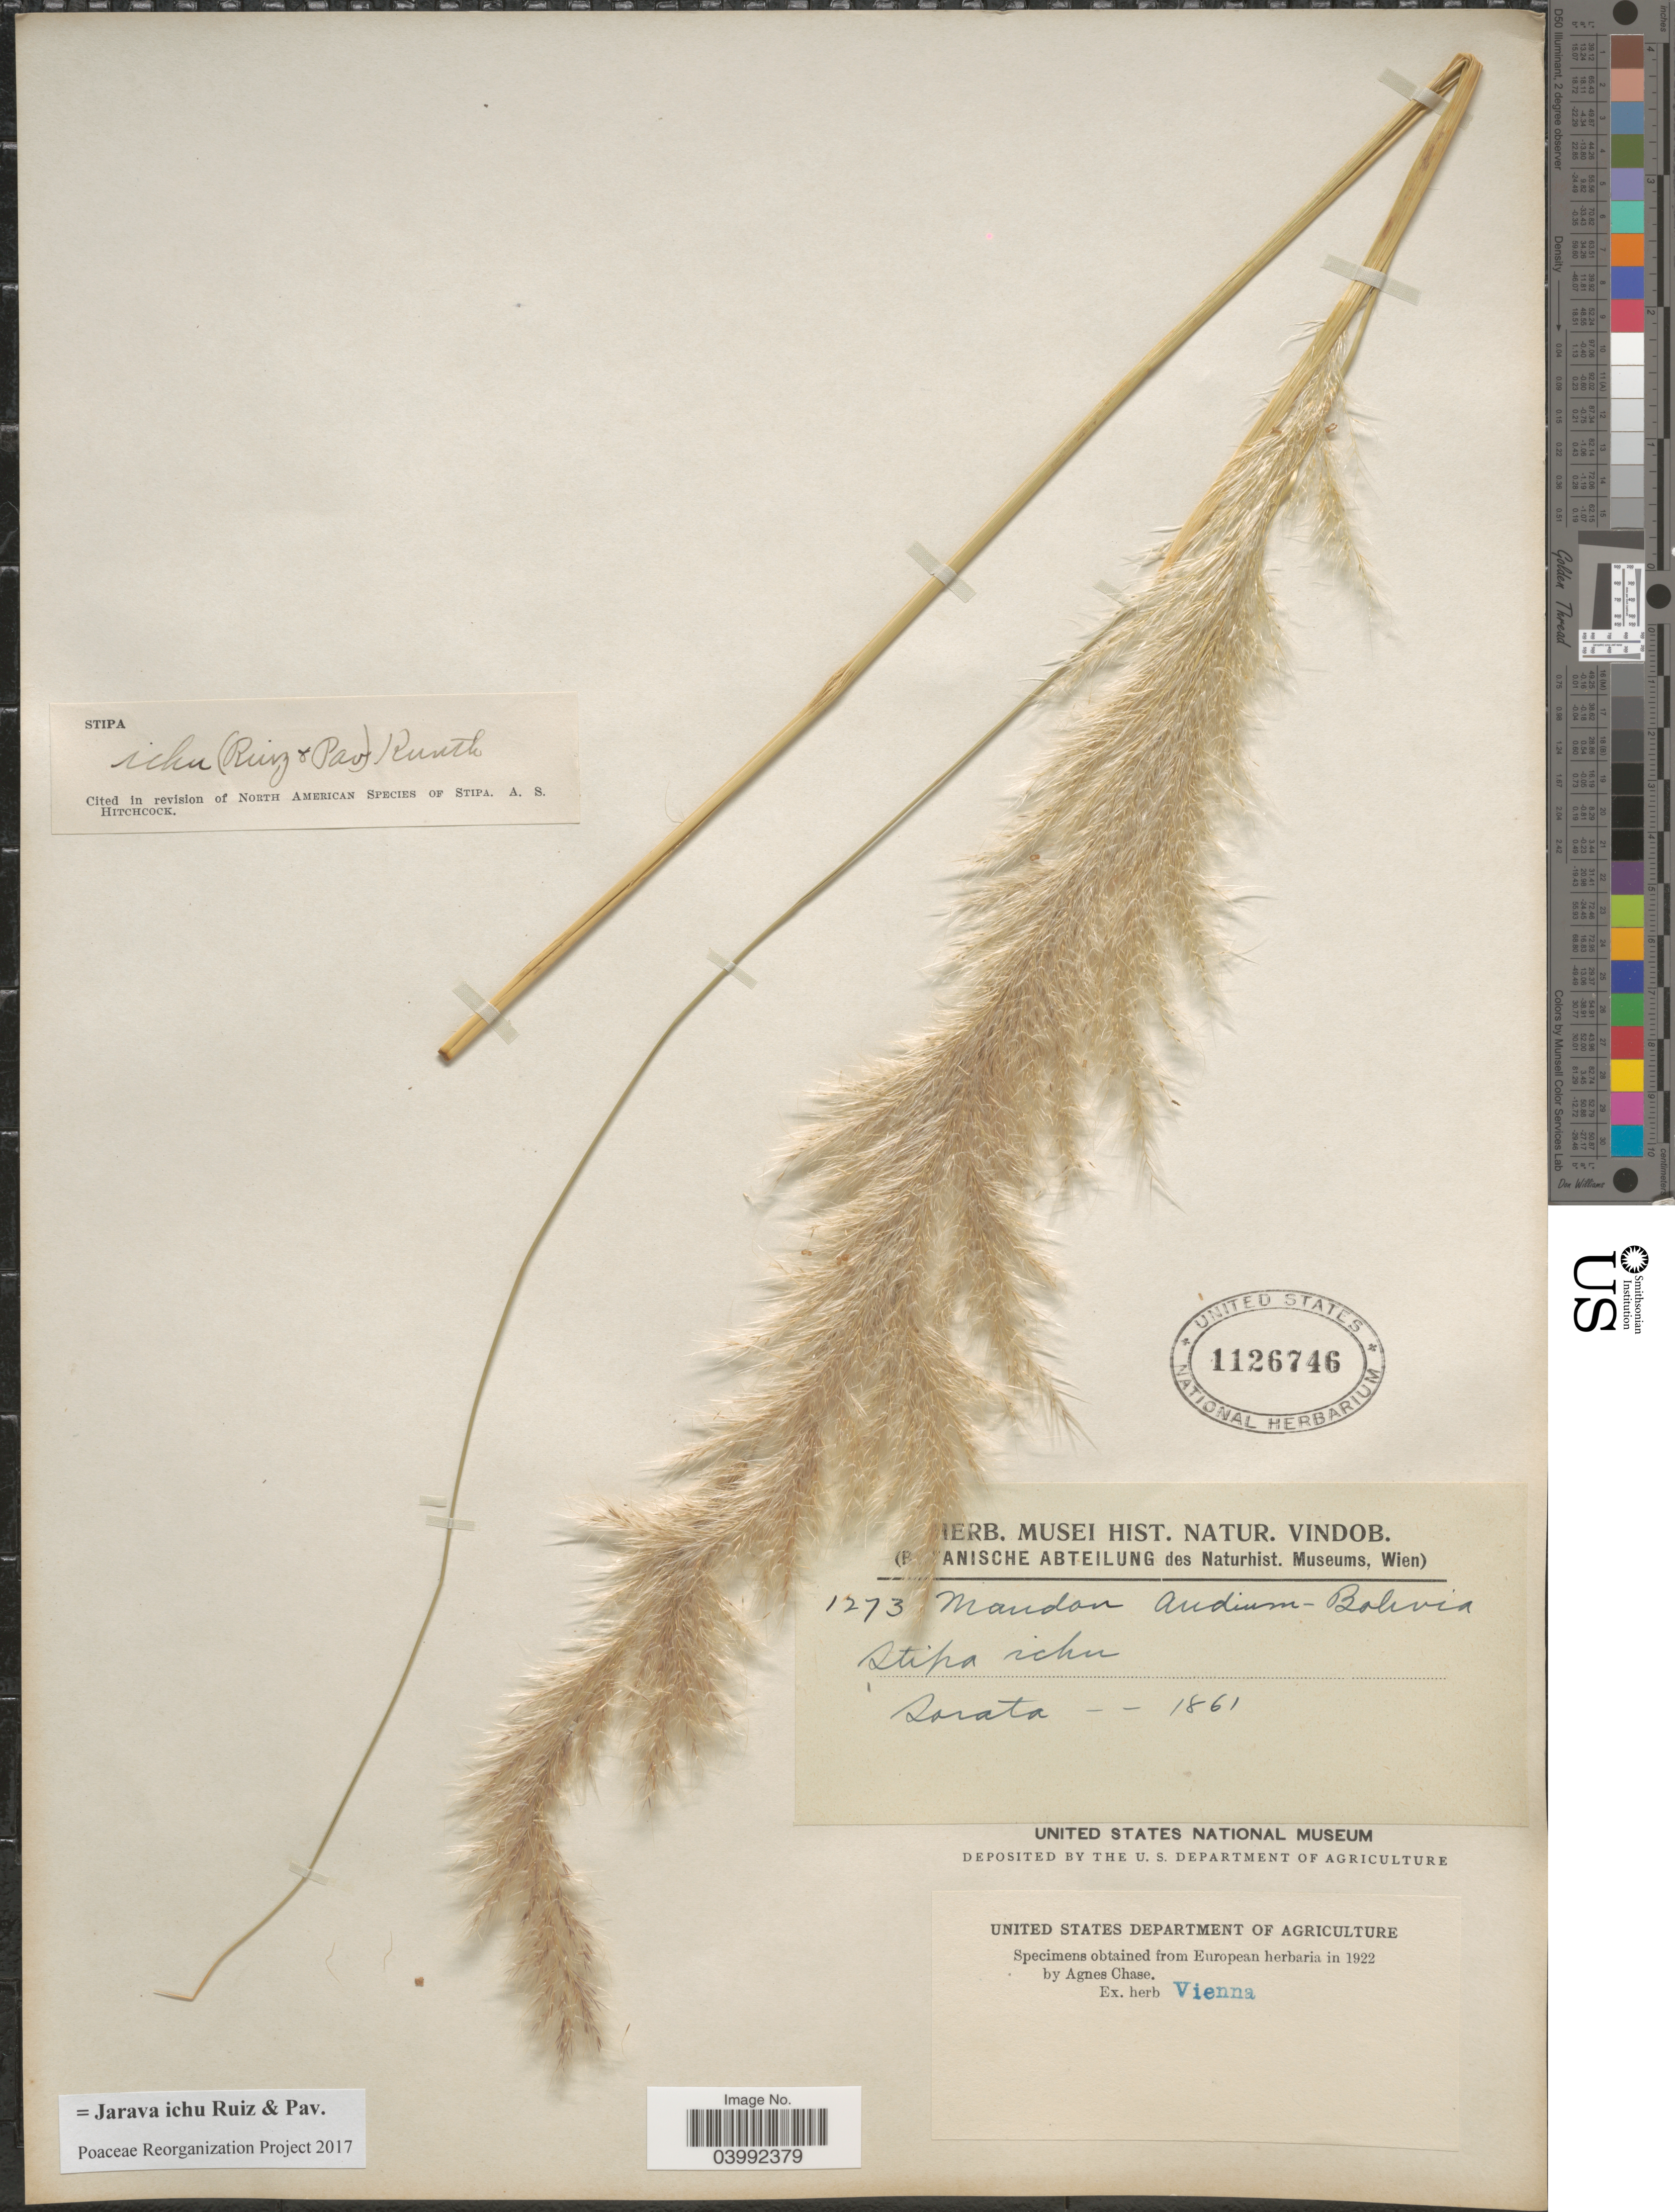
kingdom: Plantae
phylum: Tracheophyta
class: Liliopsida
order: Poales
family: Poaceae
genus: Jarava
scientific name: Jarava ichu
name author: Ruiz & Pav.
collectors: ex herb. Musei Hist. Natur. Vindob.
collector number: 1273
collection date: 1861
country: Bolivia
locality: Sorata.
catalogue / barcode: US 1126746